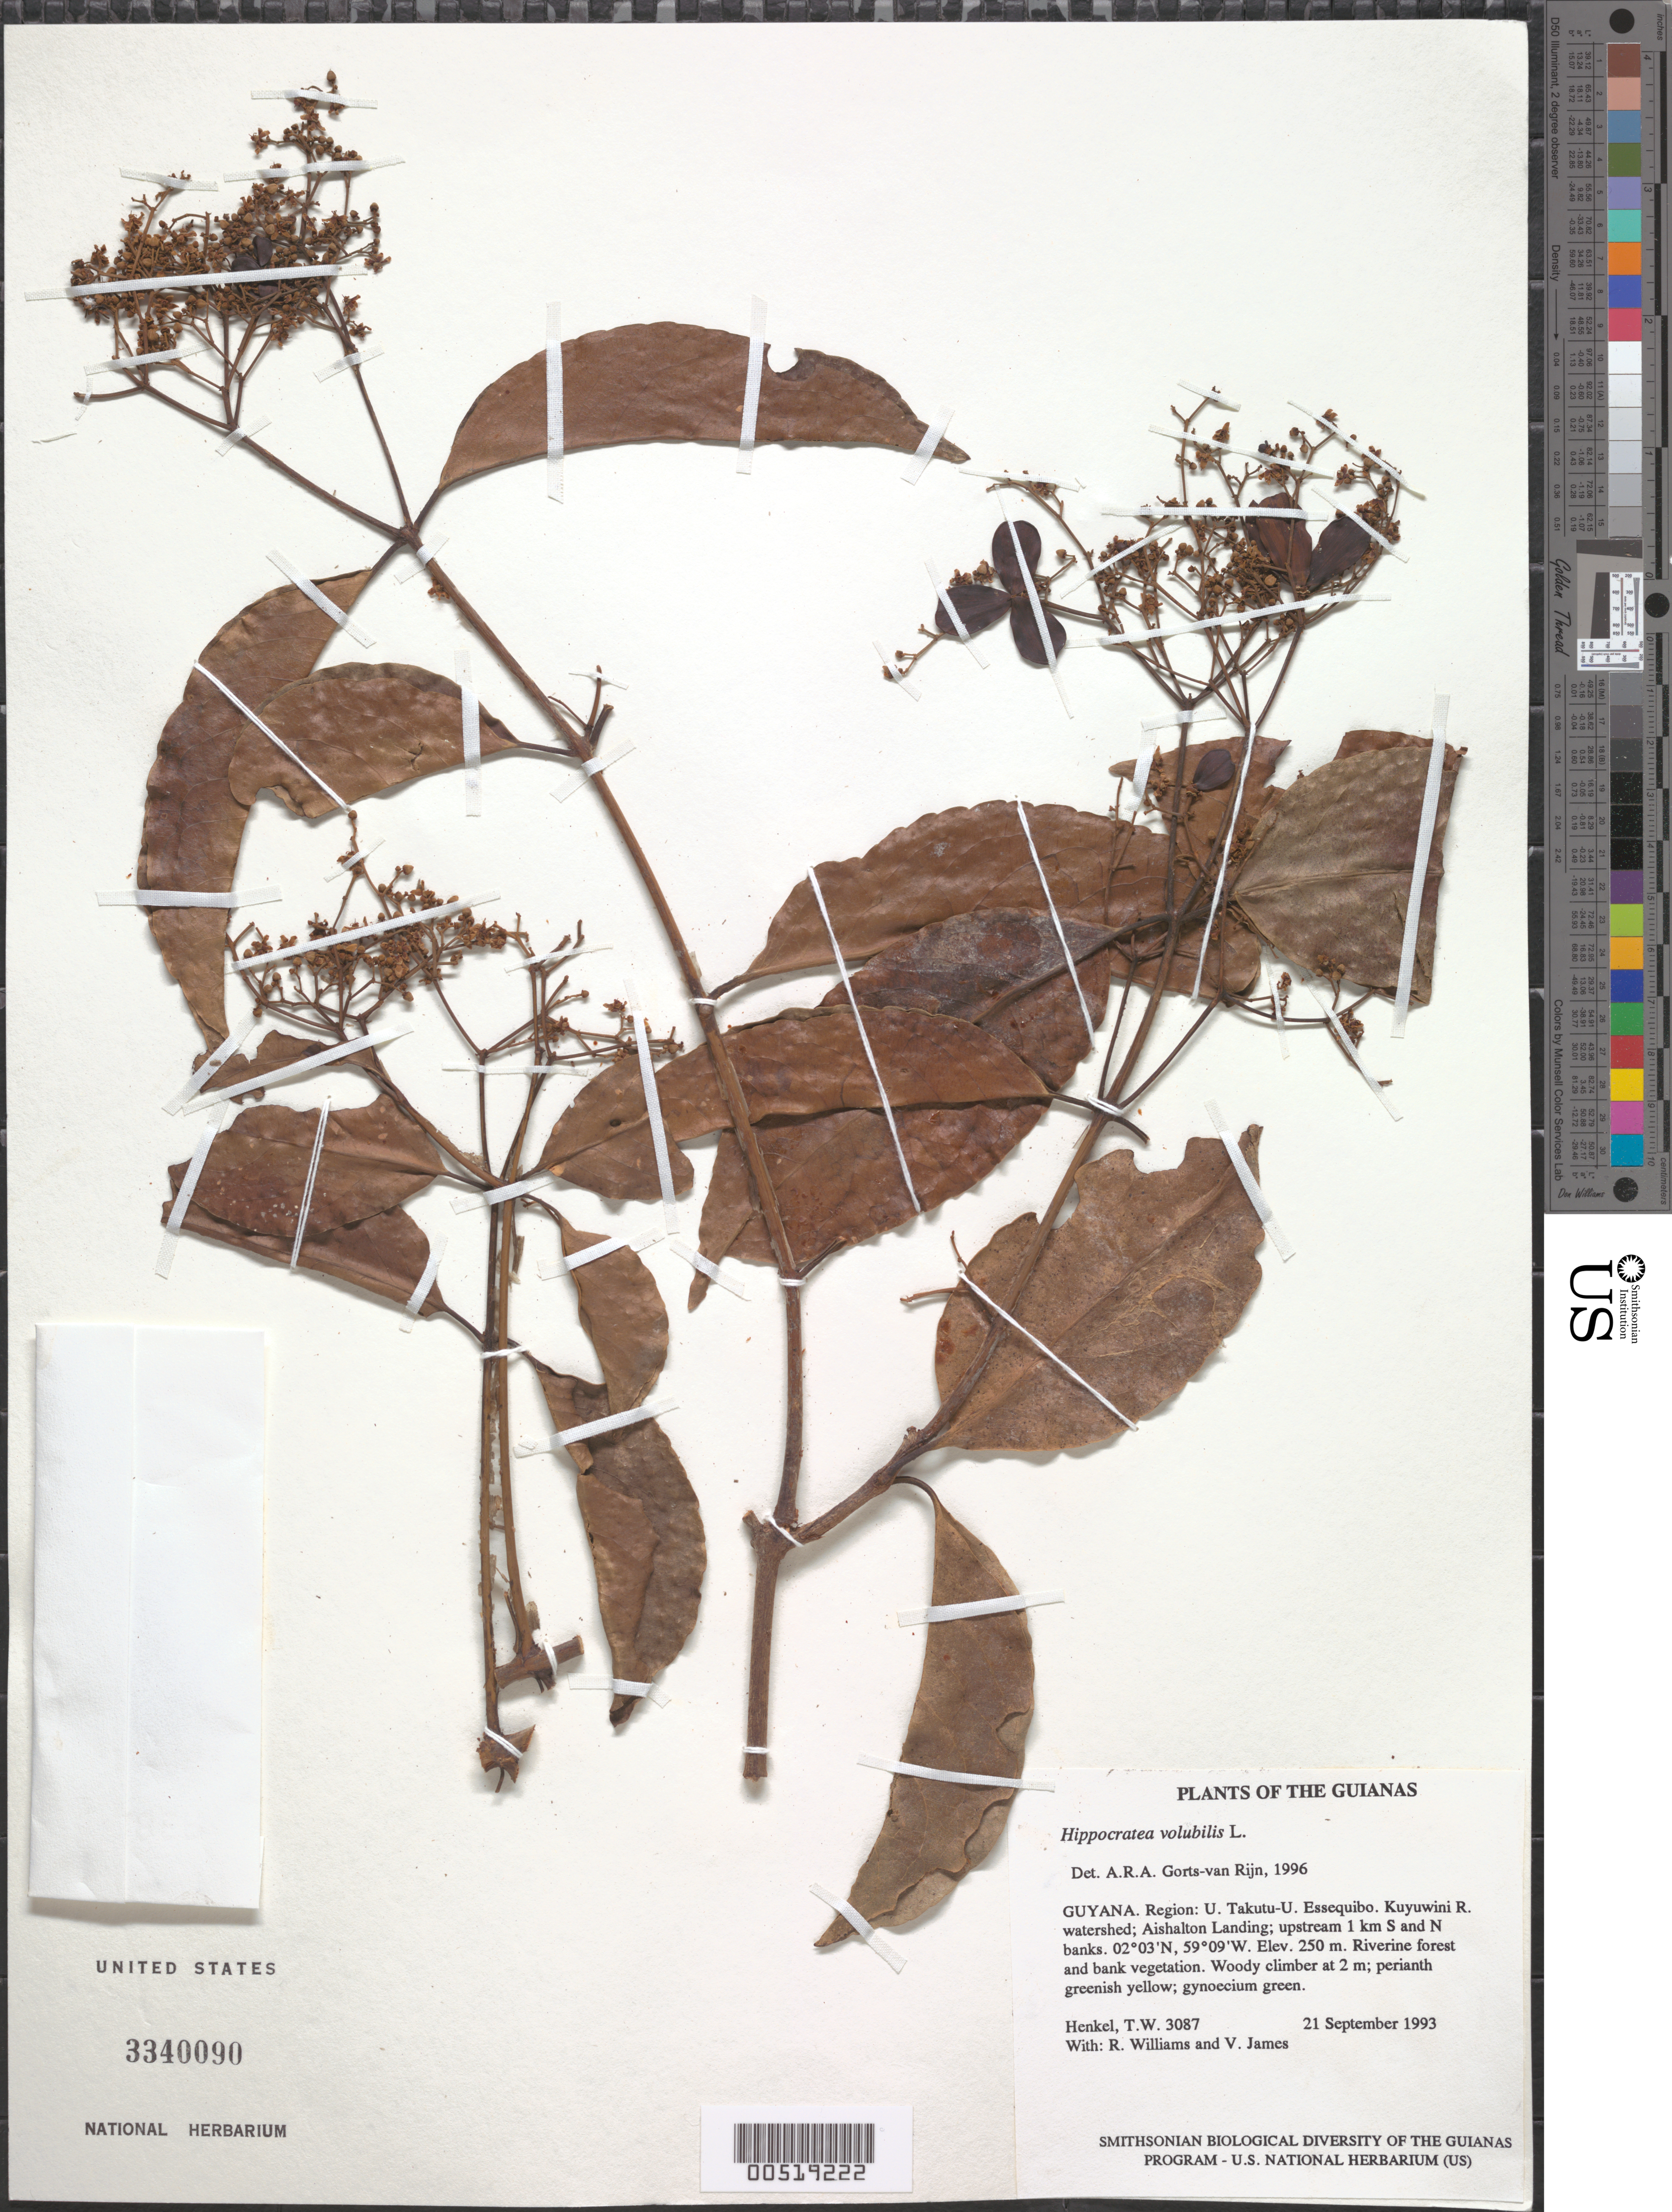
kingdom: Plantae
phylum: Tracheophyta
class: Magnoliopsida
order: Celastrales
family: Celastraceae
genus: Hippocratea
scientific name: Hippocratea volubilis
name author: L.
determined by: Görts-van Rijn, A. R. A.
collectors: T. Henkel, R. Williams & V. James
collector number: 3087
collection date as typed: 21 September 1993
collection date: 1993-09-21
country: Guyana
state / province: U. Takutu-U. Essequibo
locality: Kuyuwini R. watershed; Aishalton Landing; upstream 1 km S and N banks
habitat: Riverine forest and bank vegetation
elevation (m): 250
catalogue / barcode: US 3340089